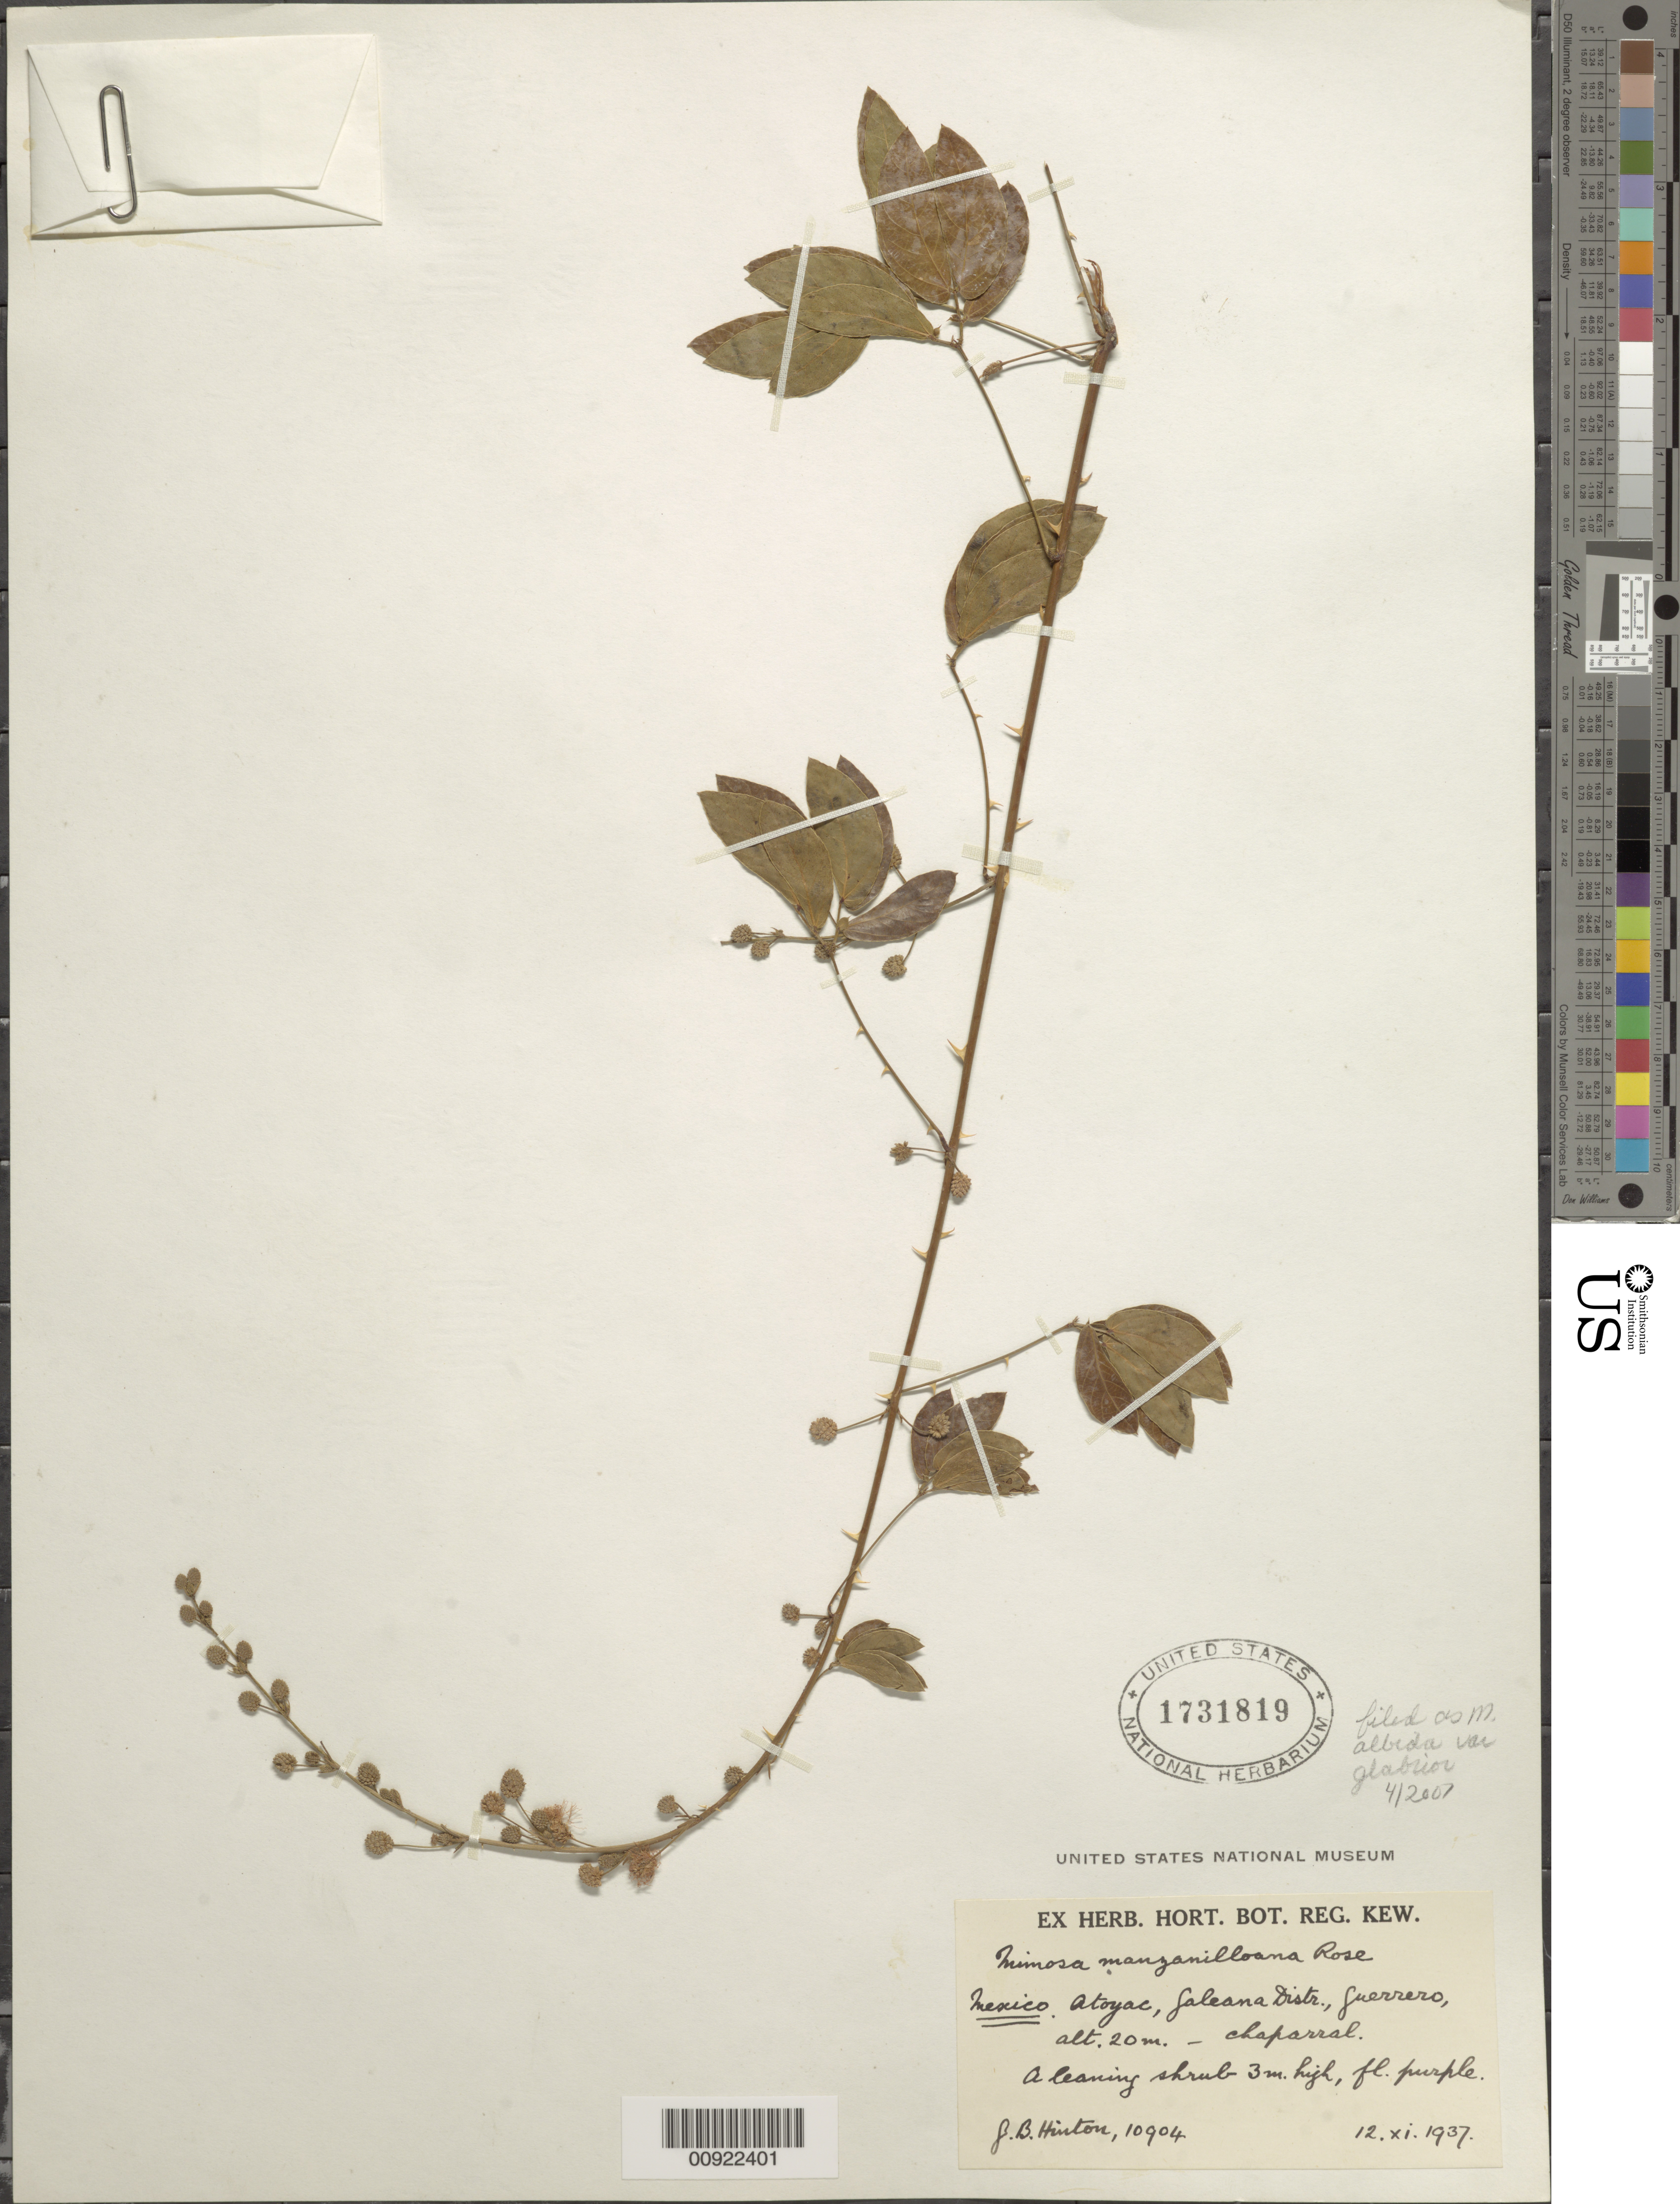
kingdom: Plantae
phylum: Tracheophyta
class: Magnoliopsida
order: Fabales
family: Fabaceae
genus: Mimosa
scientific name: Mimosa albida var. glabrior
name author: B.L. Rob.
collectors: G. B. Hinton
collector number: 10904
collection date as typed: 12 Nov 1937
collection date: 1937-11-12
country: Mexico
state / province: Guerrero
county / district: Galeana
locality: Atoyac, Galeana District, Guerrero.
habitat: Chaparral.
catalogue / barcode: US 1731819